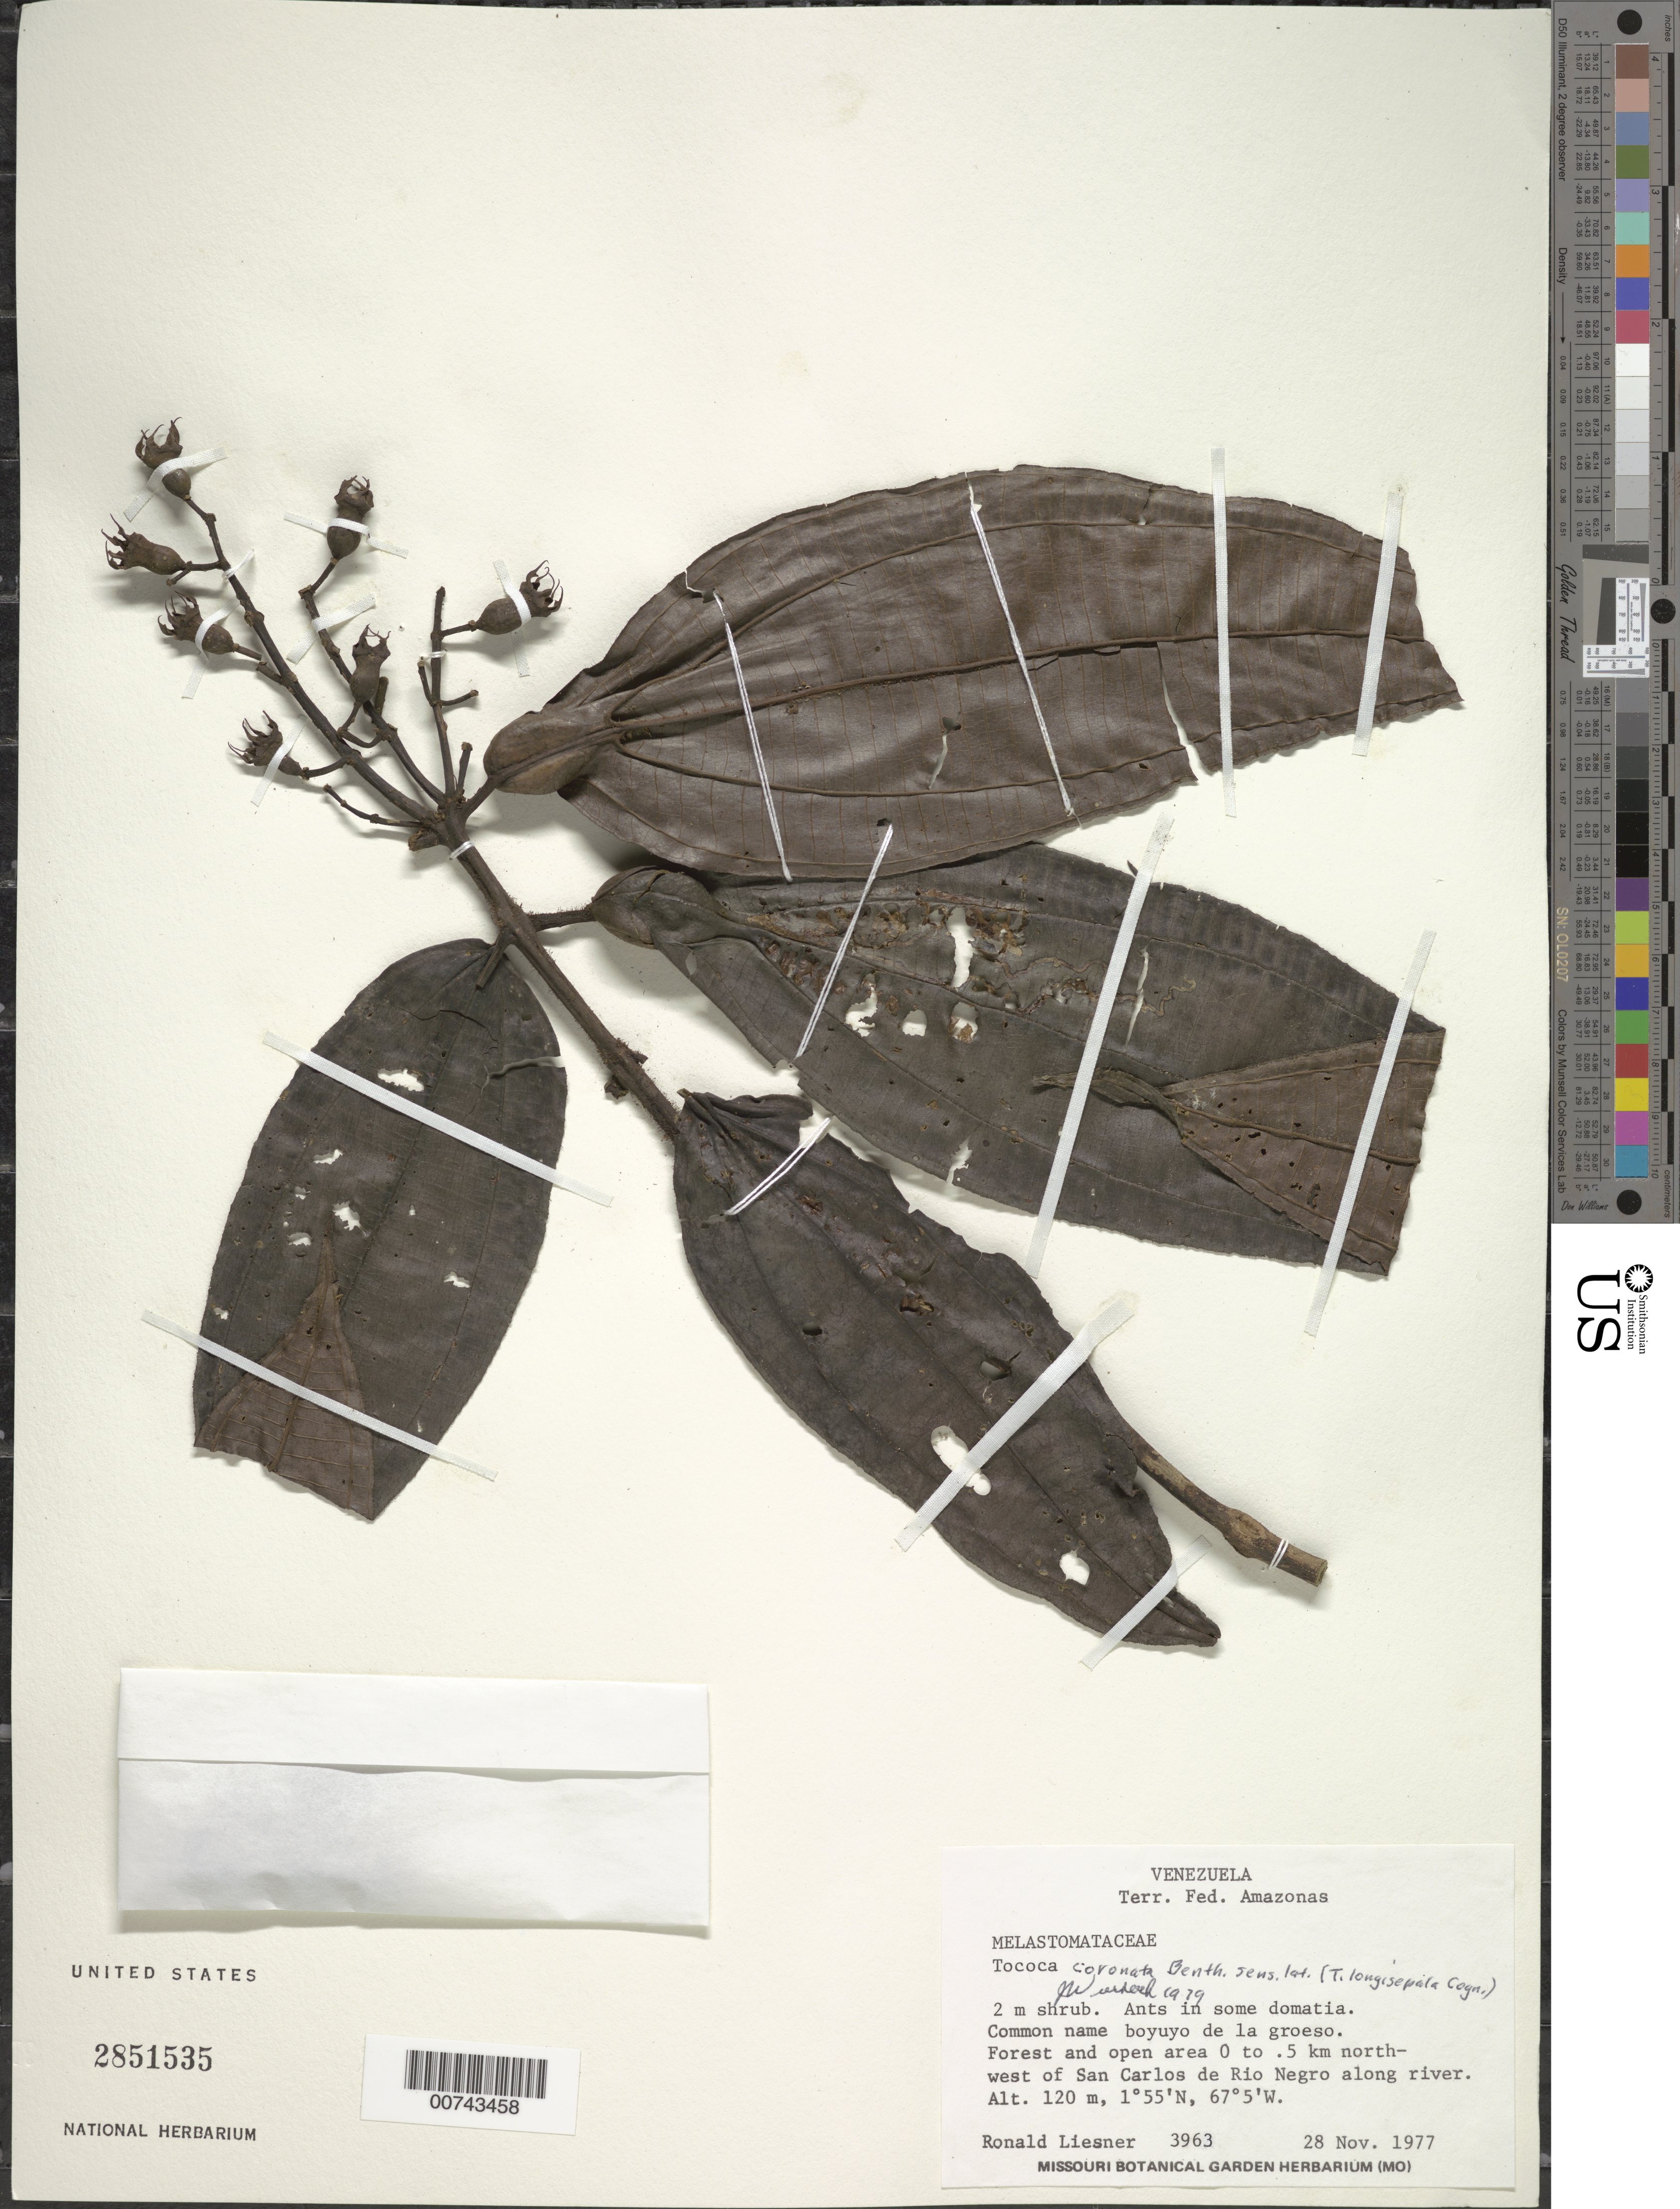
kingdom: Plantae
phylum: Tracheophyta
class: Magnoliopsida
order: Myrtales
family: Melastomataceae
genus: Tococa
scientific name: Tococa coronata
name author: Benth.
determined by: Wurdack, John J., (US), US (UNITED STATES)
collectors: R. L. Liesner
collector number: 3963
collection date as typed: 28-Nov-77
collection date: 1977-11-28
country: Venezuela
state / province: Amazonas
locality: San Carlos de Río Negro, 0-0.5 km SE of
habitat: Forest and open area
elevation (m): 120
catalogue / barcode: US 2851535